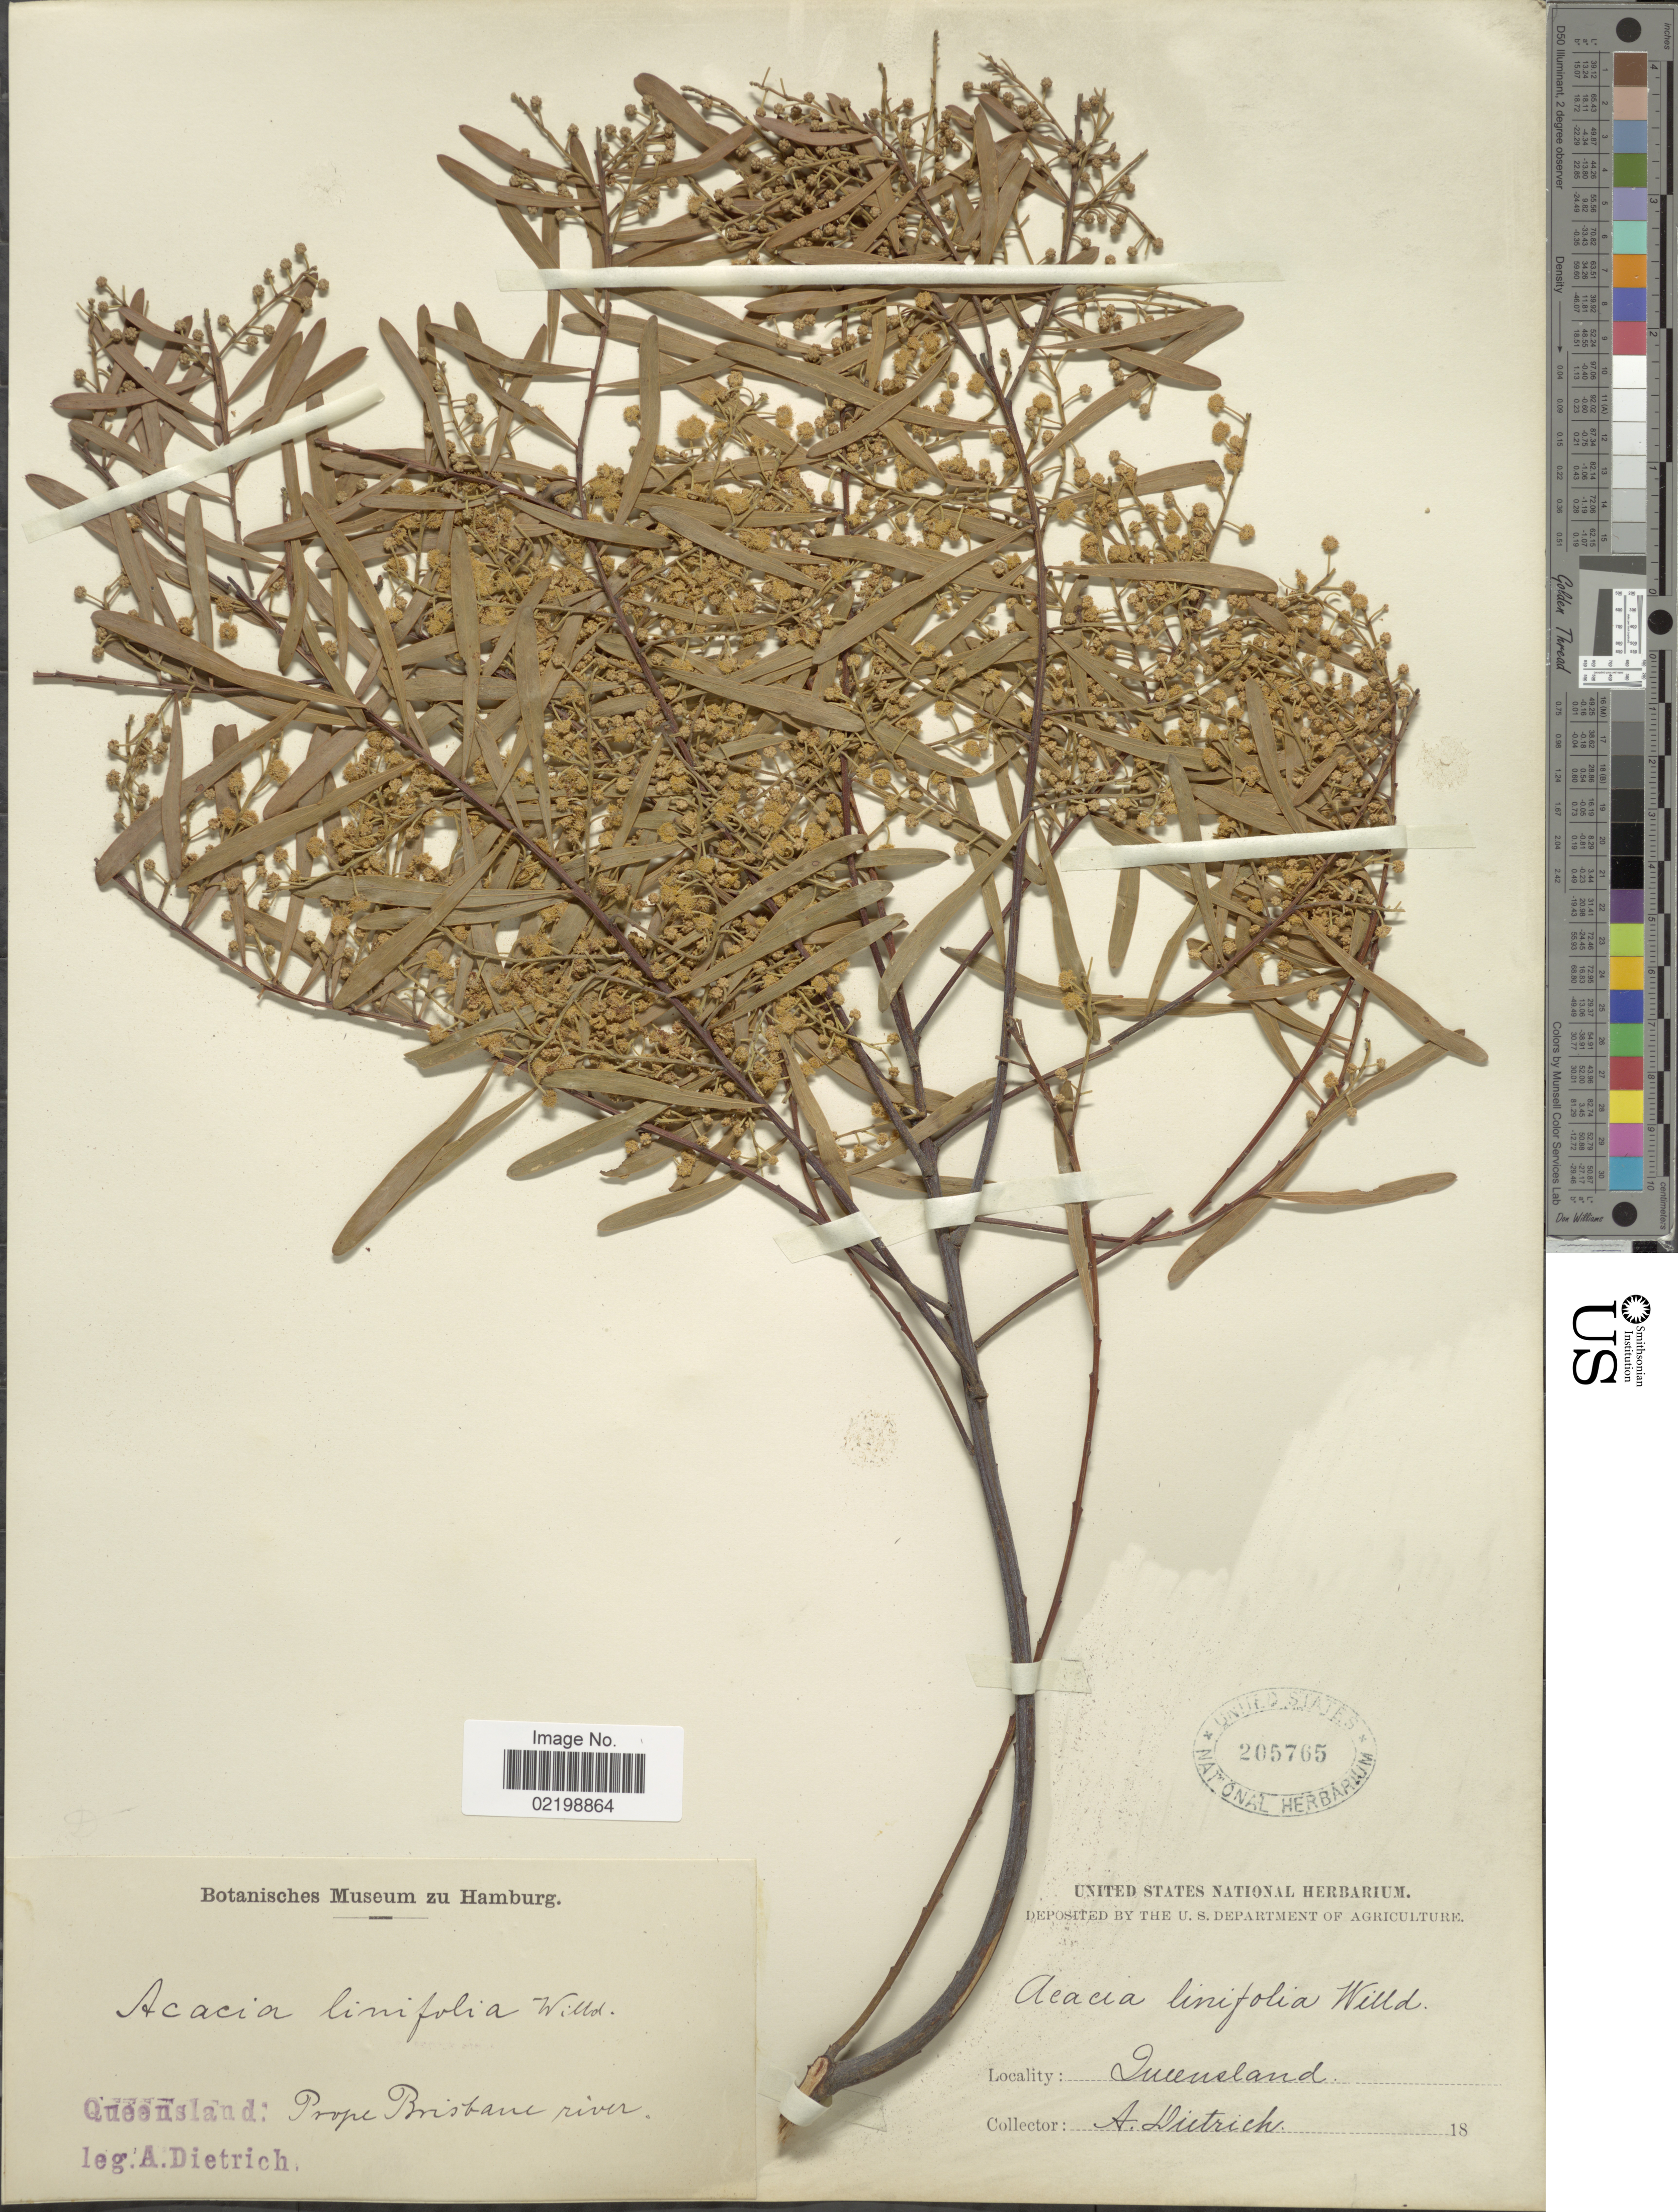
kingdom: Plantae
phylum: Tracheophyta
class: Magnoliopsida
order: Fabales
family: Fabaceae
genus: Acacia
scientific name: Acacia linifolia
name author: (Vent.) Willd.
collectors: A. Dietrich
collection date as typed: Transcribed d/m/y: //18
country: Australia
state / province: Queensland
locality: Prope Bristane river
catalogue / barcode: US 205765